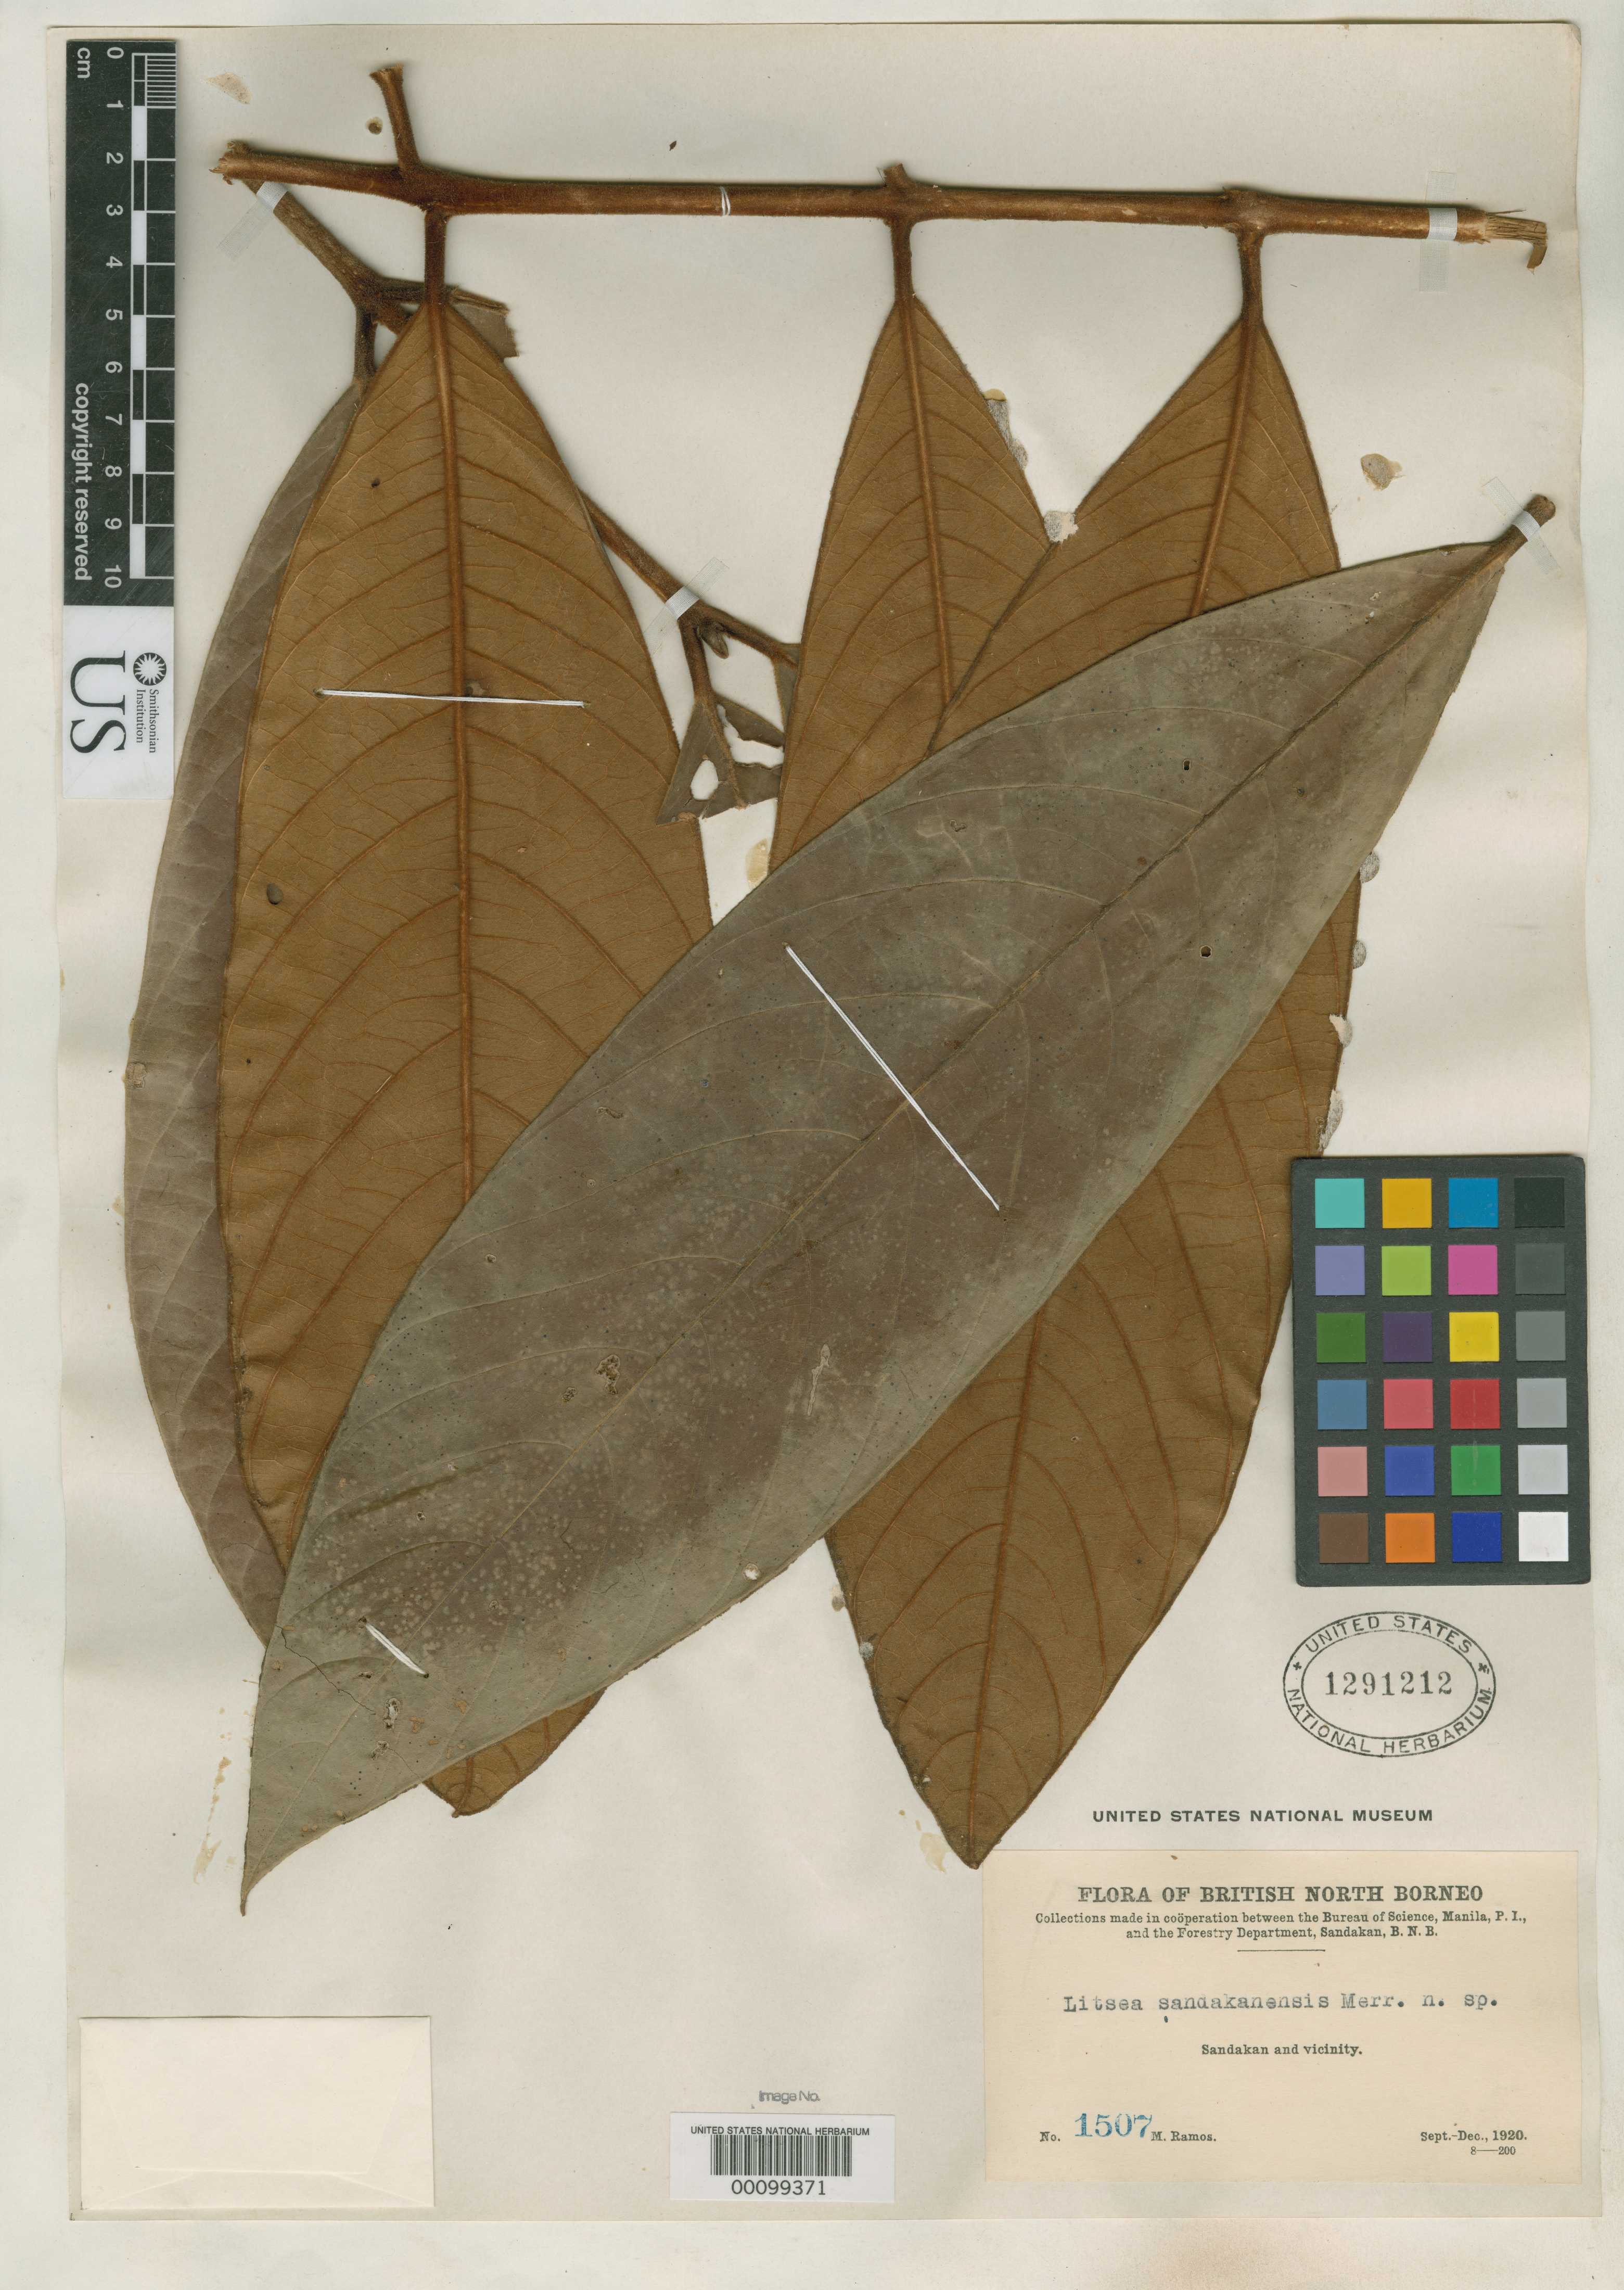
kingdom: Plantae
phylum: Tracheophyta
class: Magnoliopsida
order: Laurales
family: Lauraceae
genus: Litsea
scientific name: Litsea sandakanensis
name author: Merr.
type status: Isotype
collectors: M. Ramos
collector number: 1507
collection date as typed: Sep 1920 to -- Dec 1920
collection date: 1920-09/1920-12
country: Malaysia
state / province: Sabah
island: Borneo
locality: Sandakan & vicinity.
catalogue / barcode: US 1291212